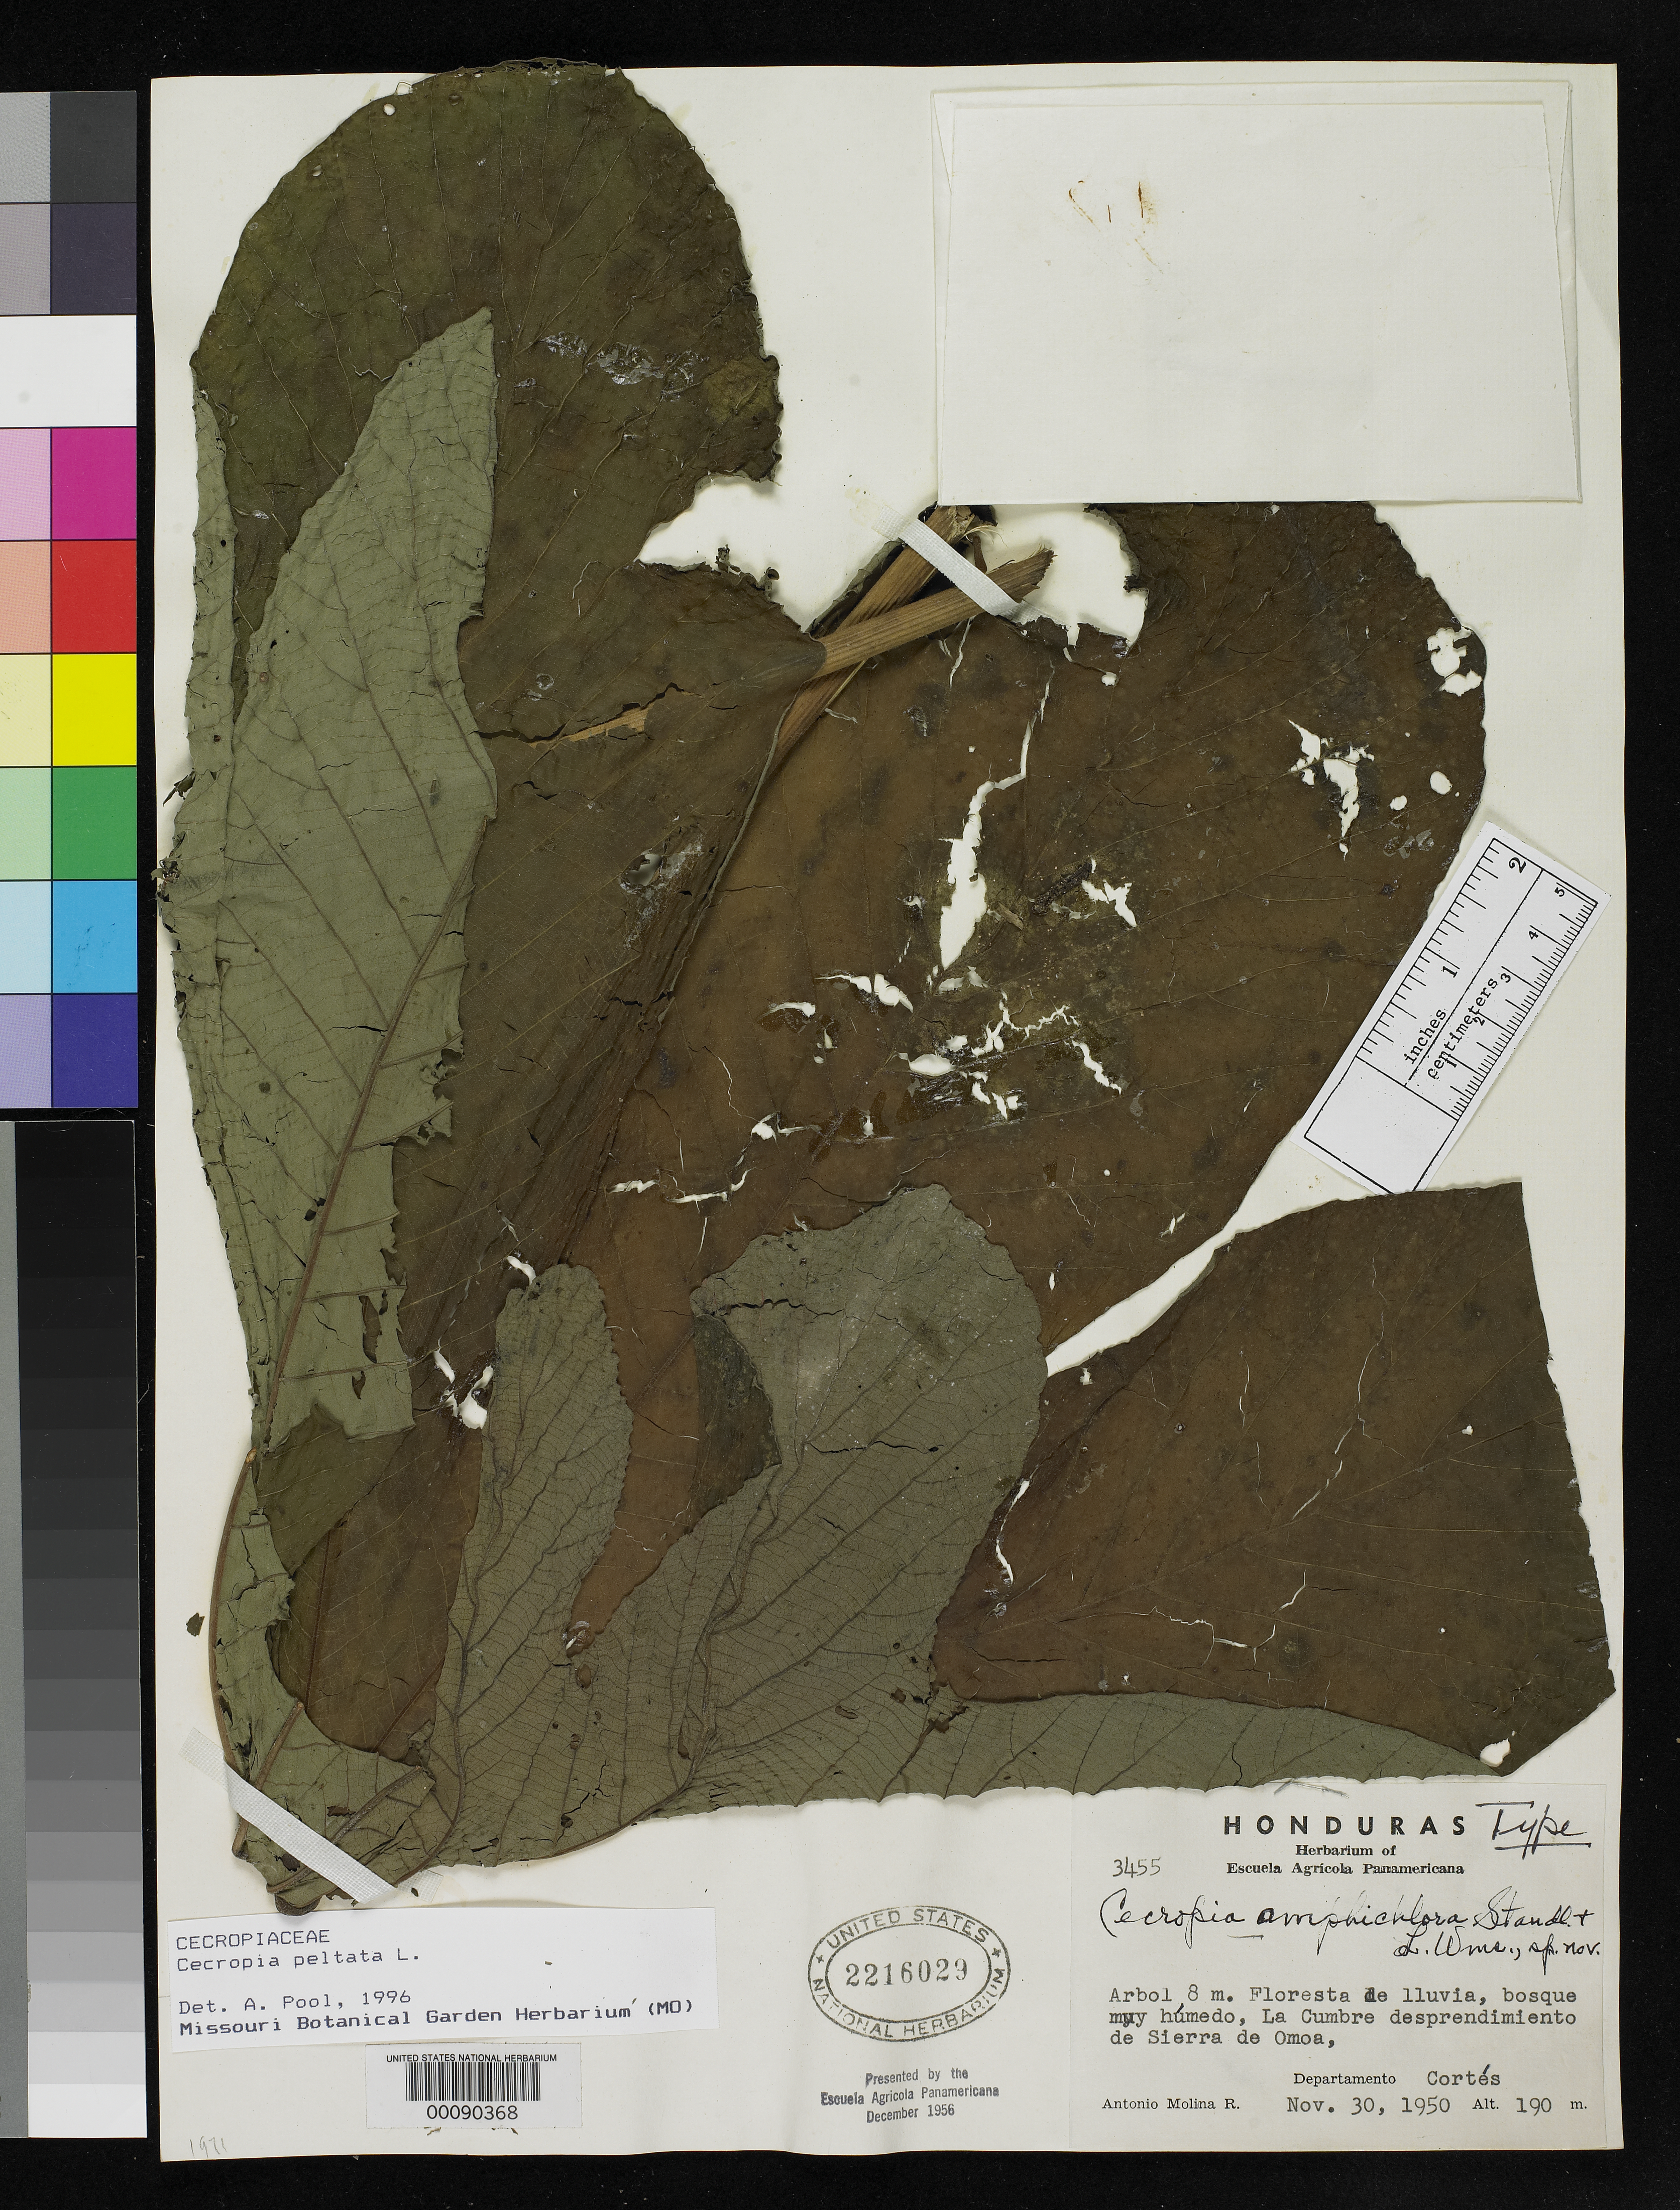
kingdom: Plantae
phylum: Tracheophyta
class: Magnoliopsida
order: Rosales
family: Urticaceae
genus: Cecropia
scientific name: Cecropia amphichlora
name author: Standl. & L.O. Williams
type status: Holotype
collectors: A. Molina R.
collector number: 3455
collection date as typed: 30 Nov 1950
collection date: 1950-11-30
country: Honduras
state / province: Cortés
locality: La Cumbre, Sierra de Omoa.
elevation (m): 190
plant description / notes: "Presented by the Escuela Agricola Panamericana December 1956." Holotype, transferred from EAP to US (see Dorr et al. 2009, Taxon 58: 993-1001). Note: "holotype" is apparently a mixed collection, later lectotypified (Berg & Franco Rosselli 2005, Fl. Neotrop. Monogr. 94: 130); leaf is lectotype, whereas male inflorescence on same sheet is Cecropia peltata [specimen annotated as C. peltata by A. Pool, 1996 with no indication of mixed collection]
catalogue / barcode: US 2216029